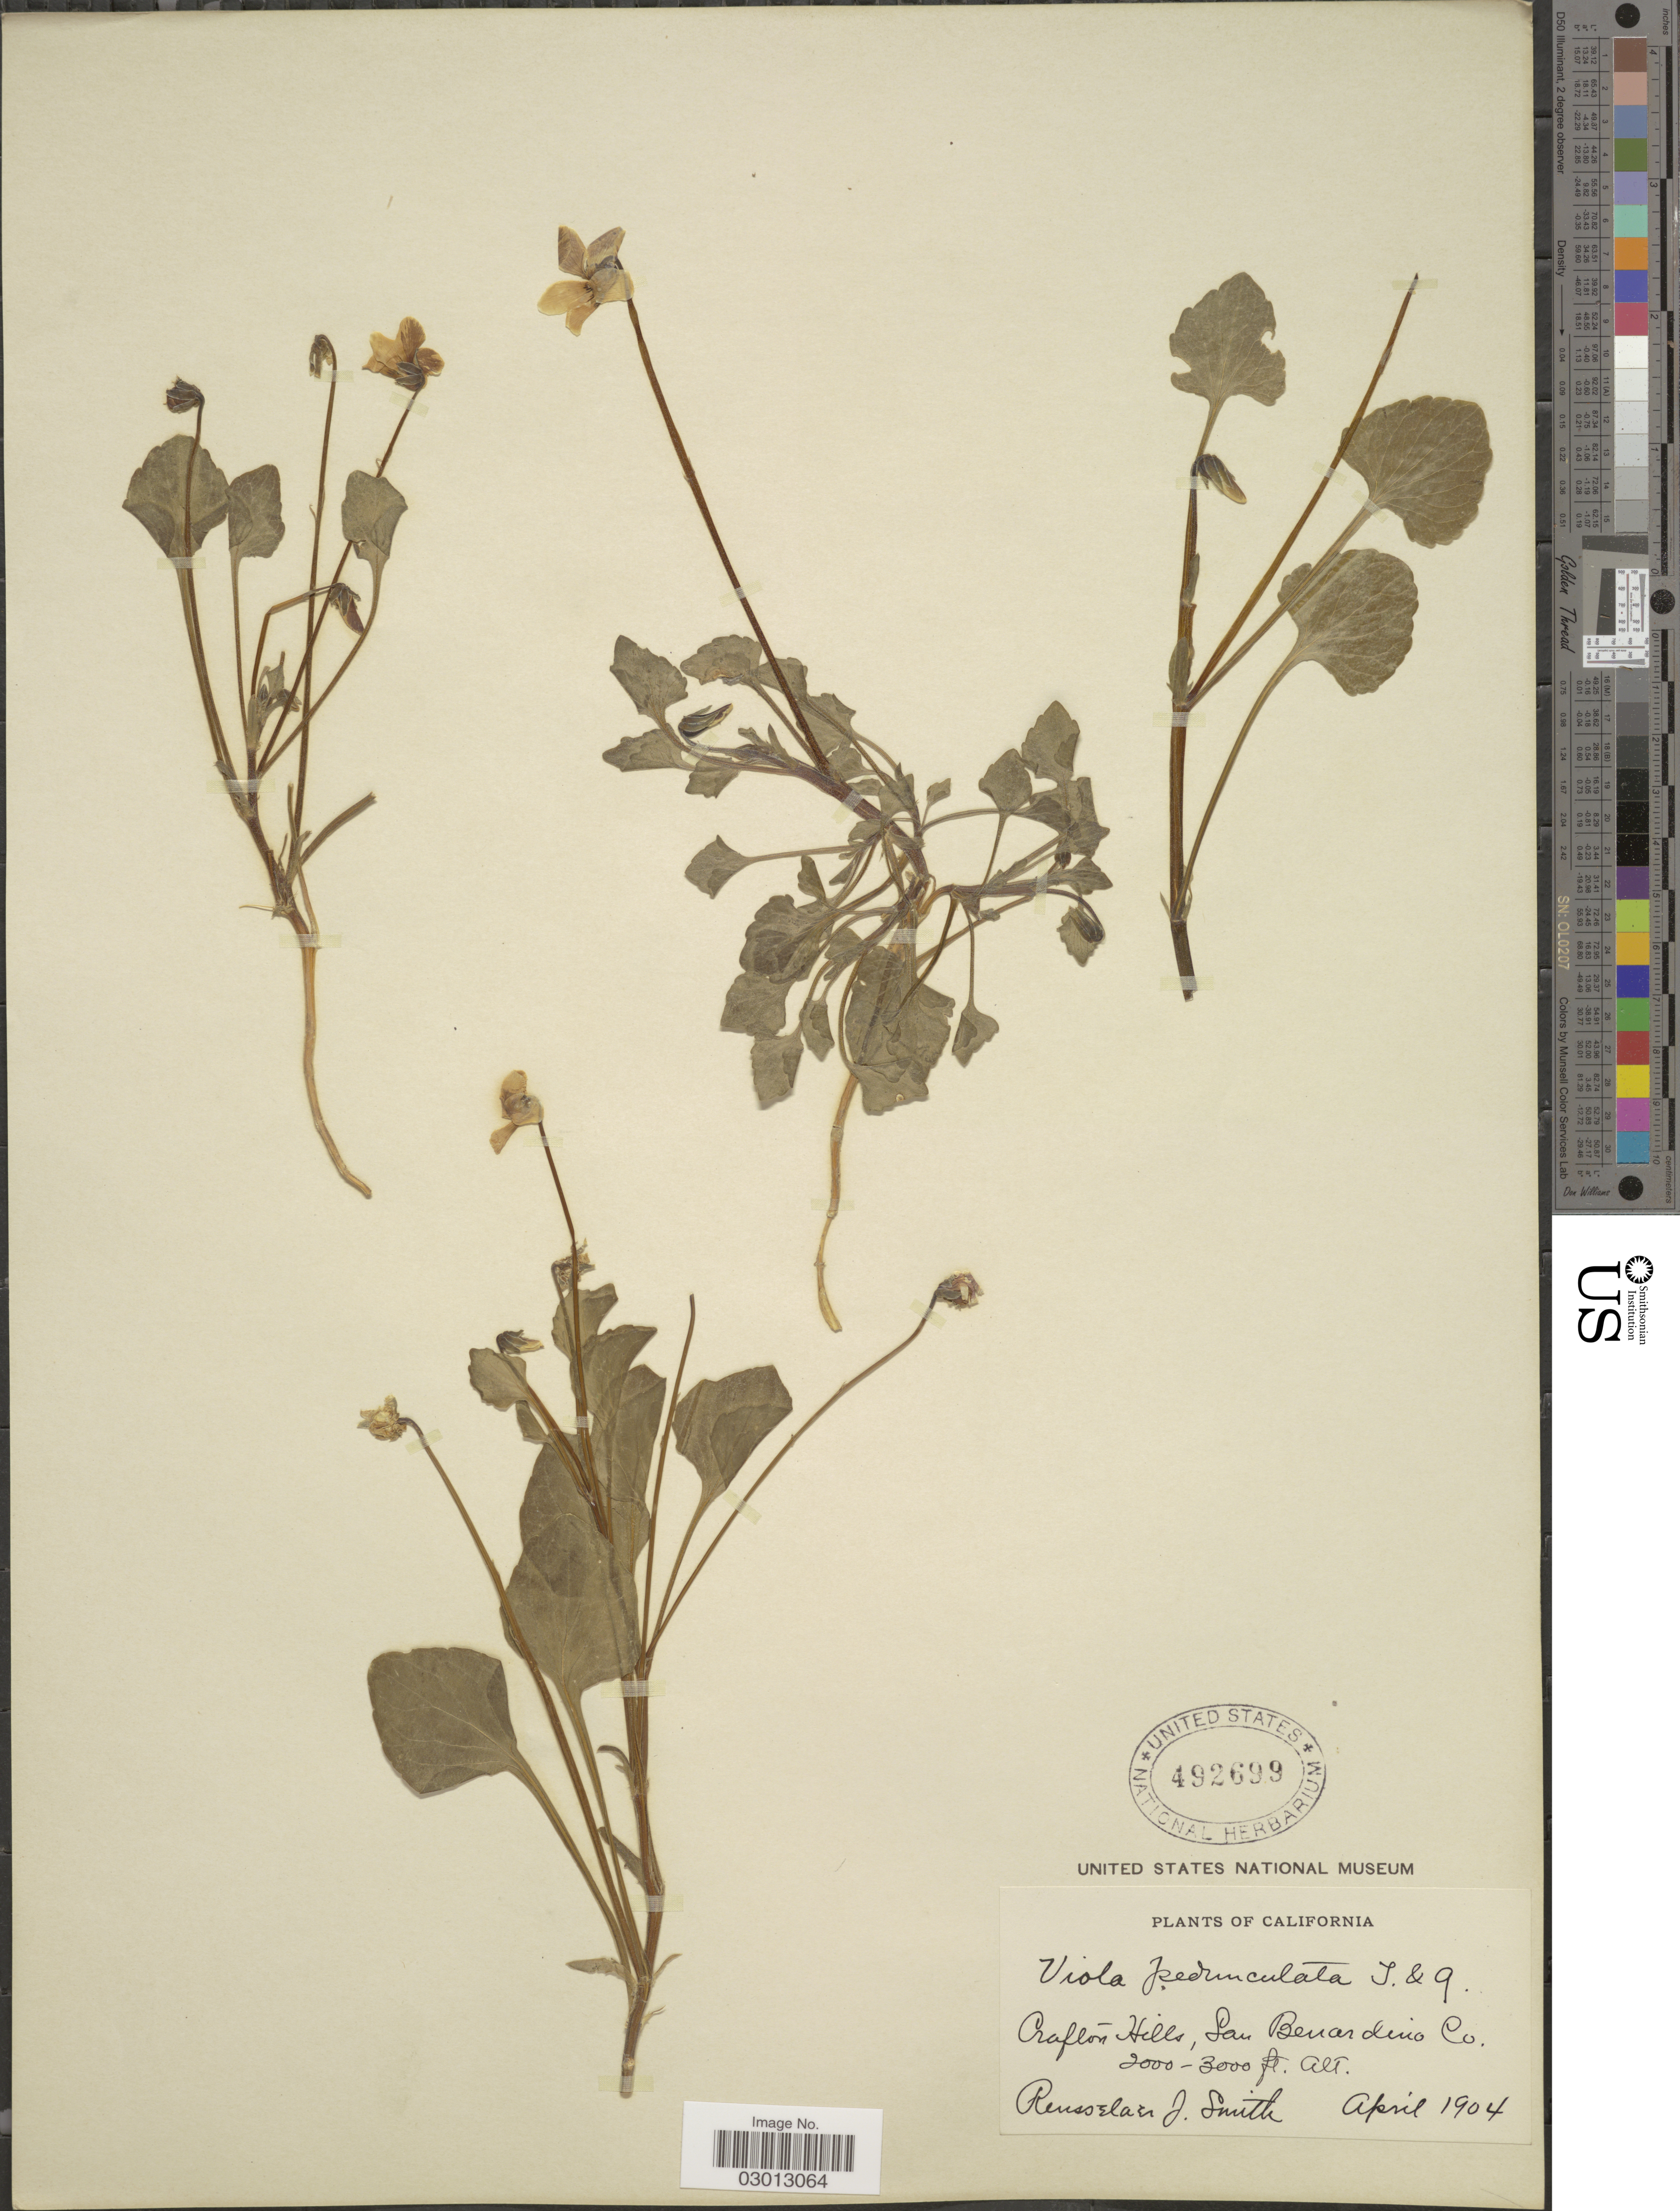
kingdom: Plantae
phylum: Tracheophyta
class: Magnoliopsida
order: Malpighiales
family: Violaceae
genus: Viola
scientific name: Viola pedunculata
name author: Torr. & A. Gray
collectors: R. J. Smith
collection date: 1904-04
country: United States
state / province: California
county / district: San Bernardino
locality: Crafton Hills, San Benardino Co.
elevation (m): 610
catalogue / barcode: US 492699